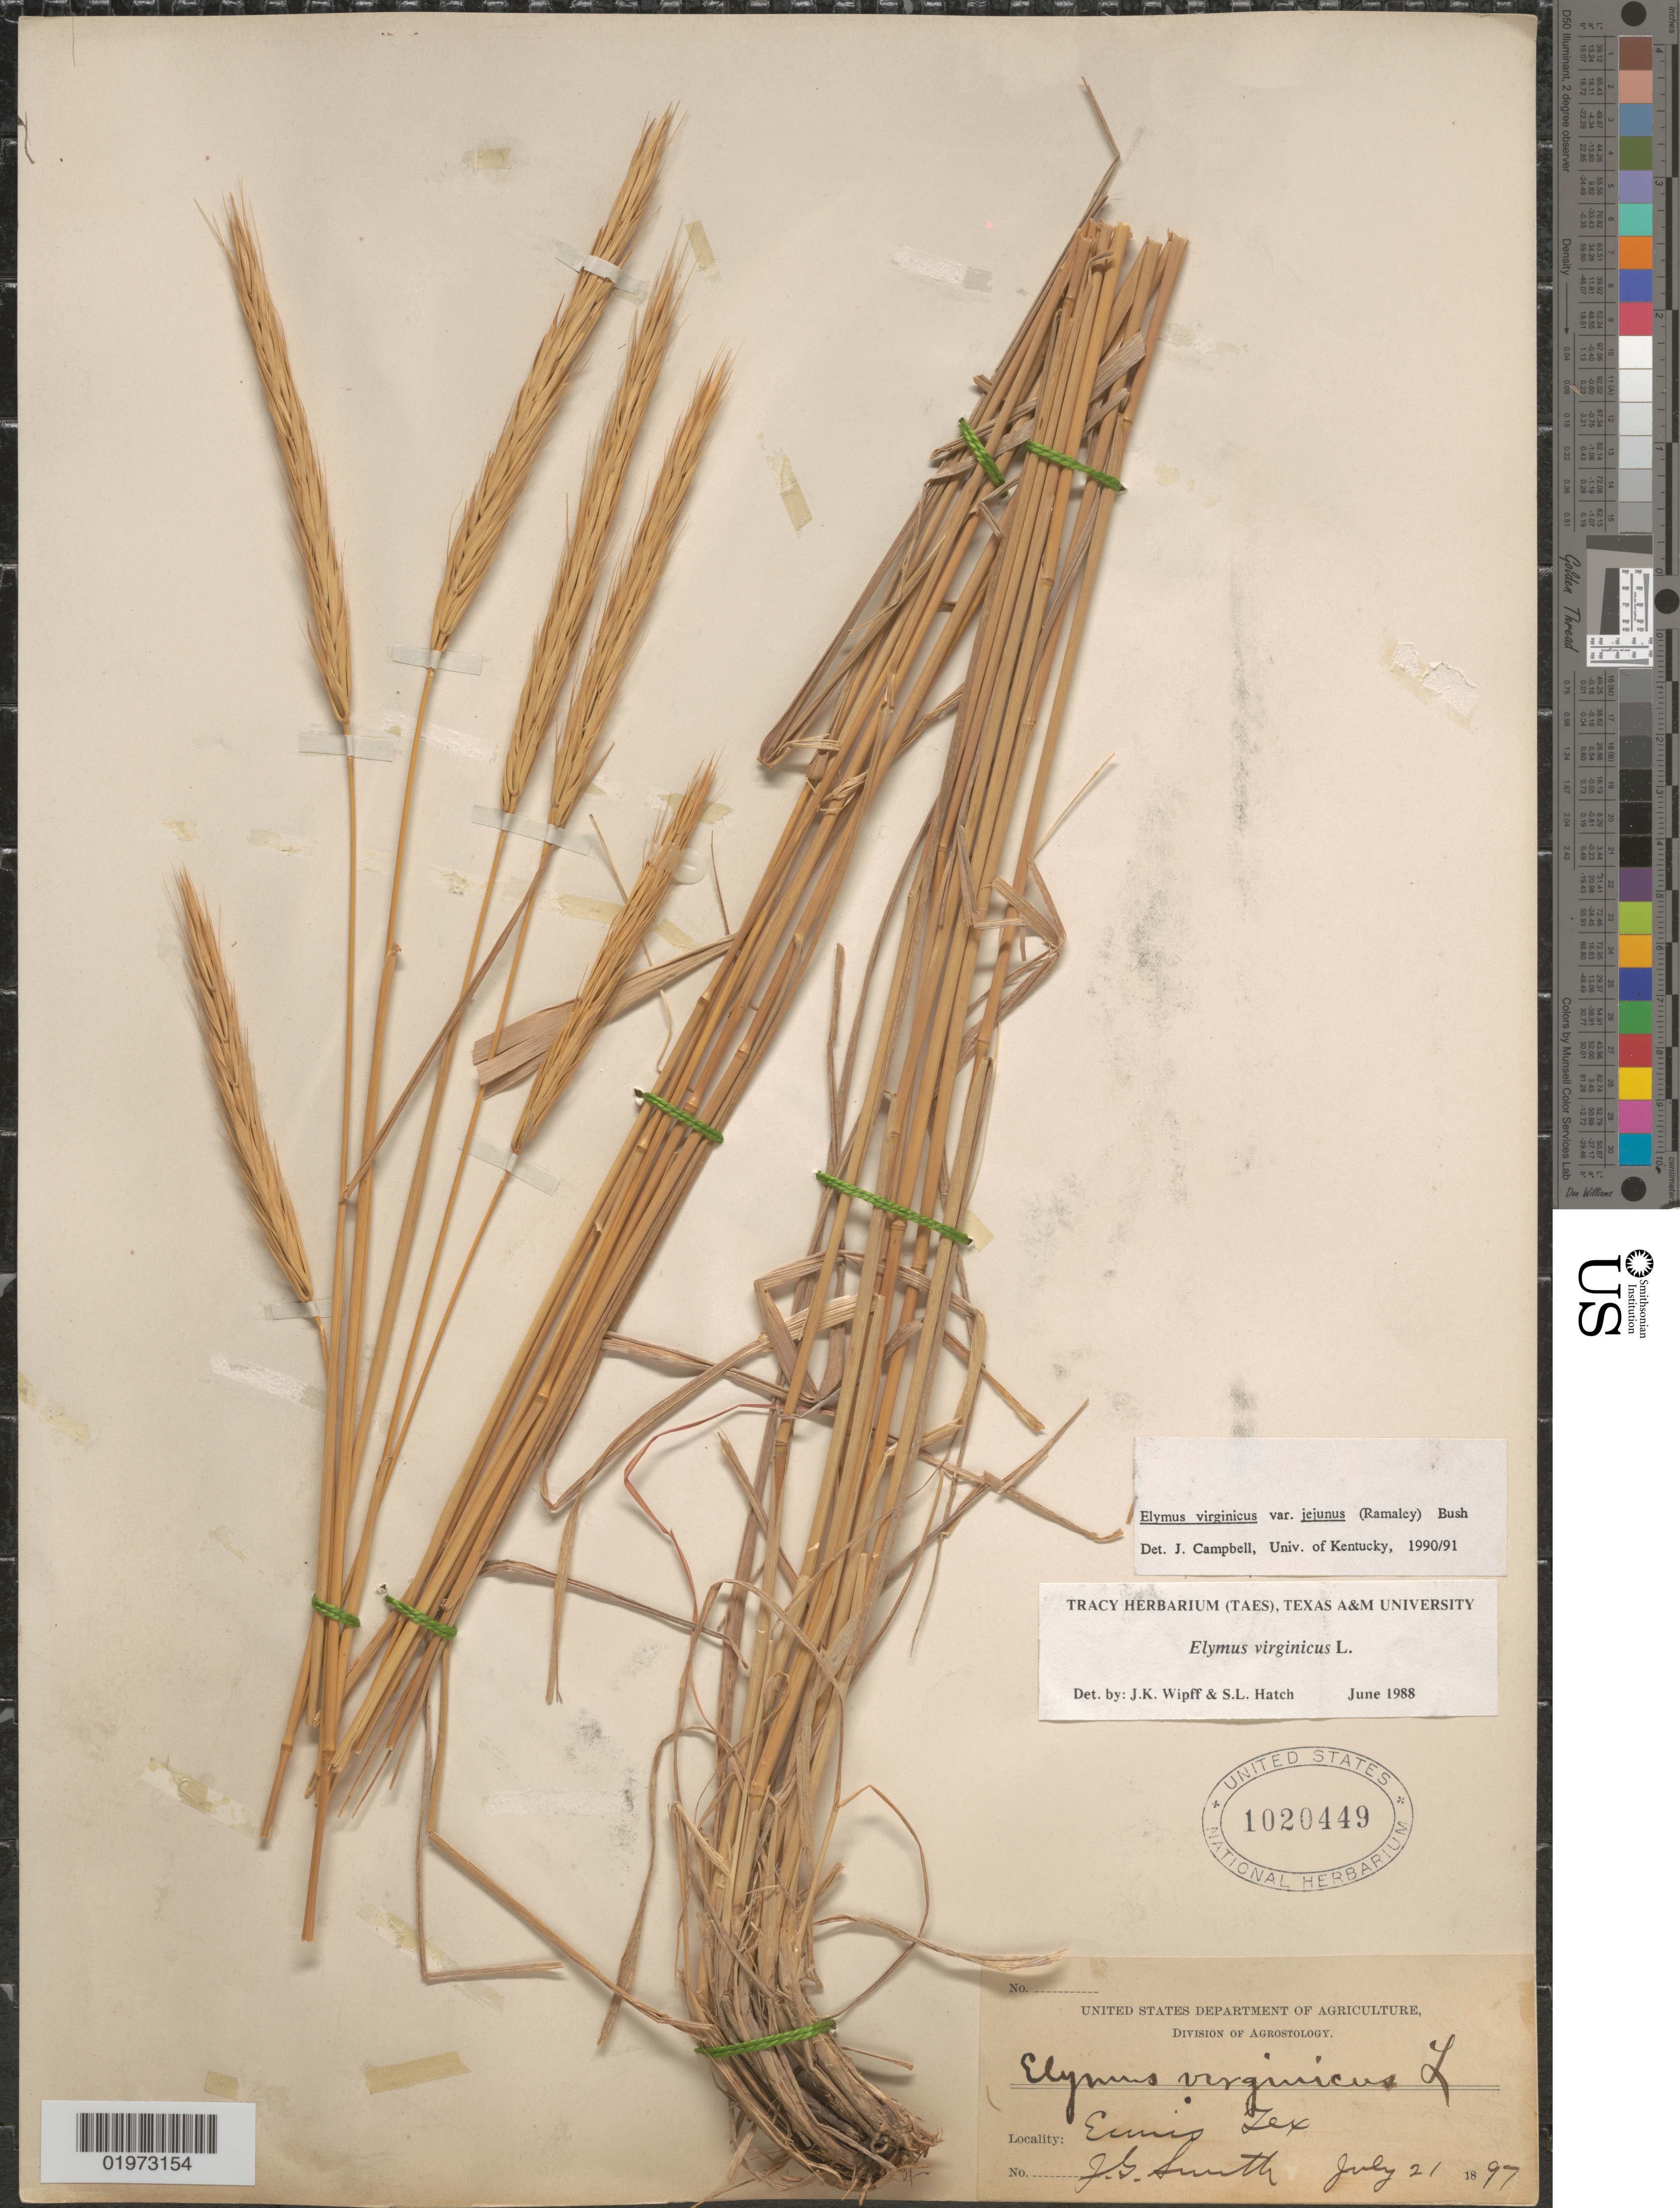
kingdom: Plantae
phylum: Tracheophyta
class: Liliopsida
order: Poales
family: Poaceae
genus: Elymus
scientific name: Elymus virginicus var. virginicus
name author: L.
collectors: J. G. Smith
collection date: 1897-07-21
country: United States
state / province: Texas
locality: Ennis.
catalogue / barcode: US 1020449